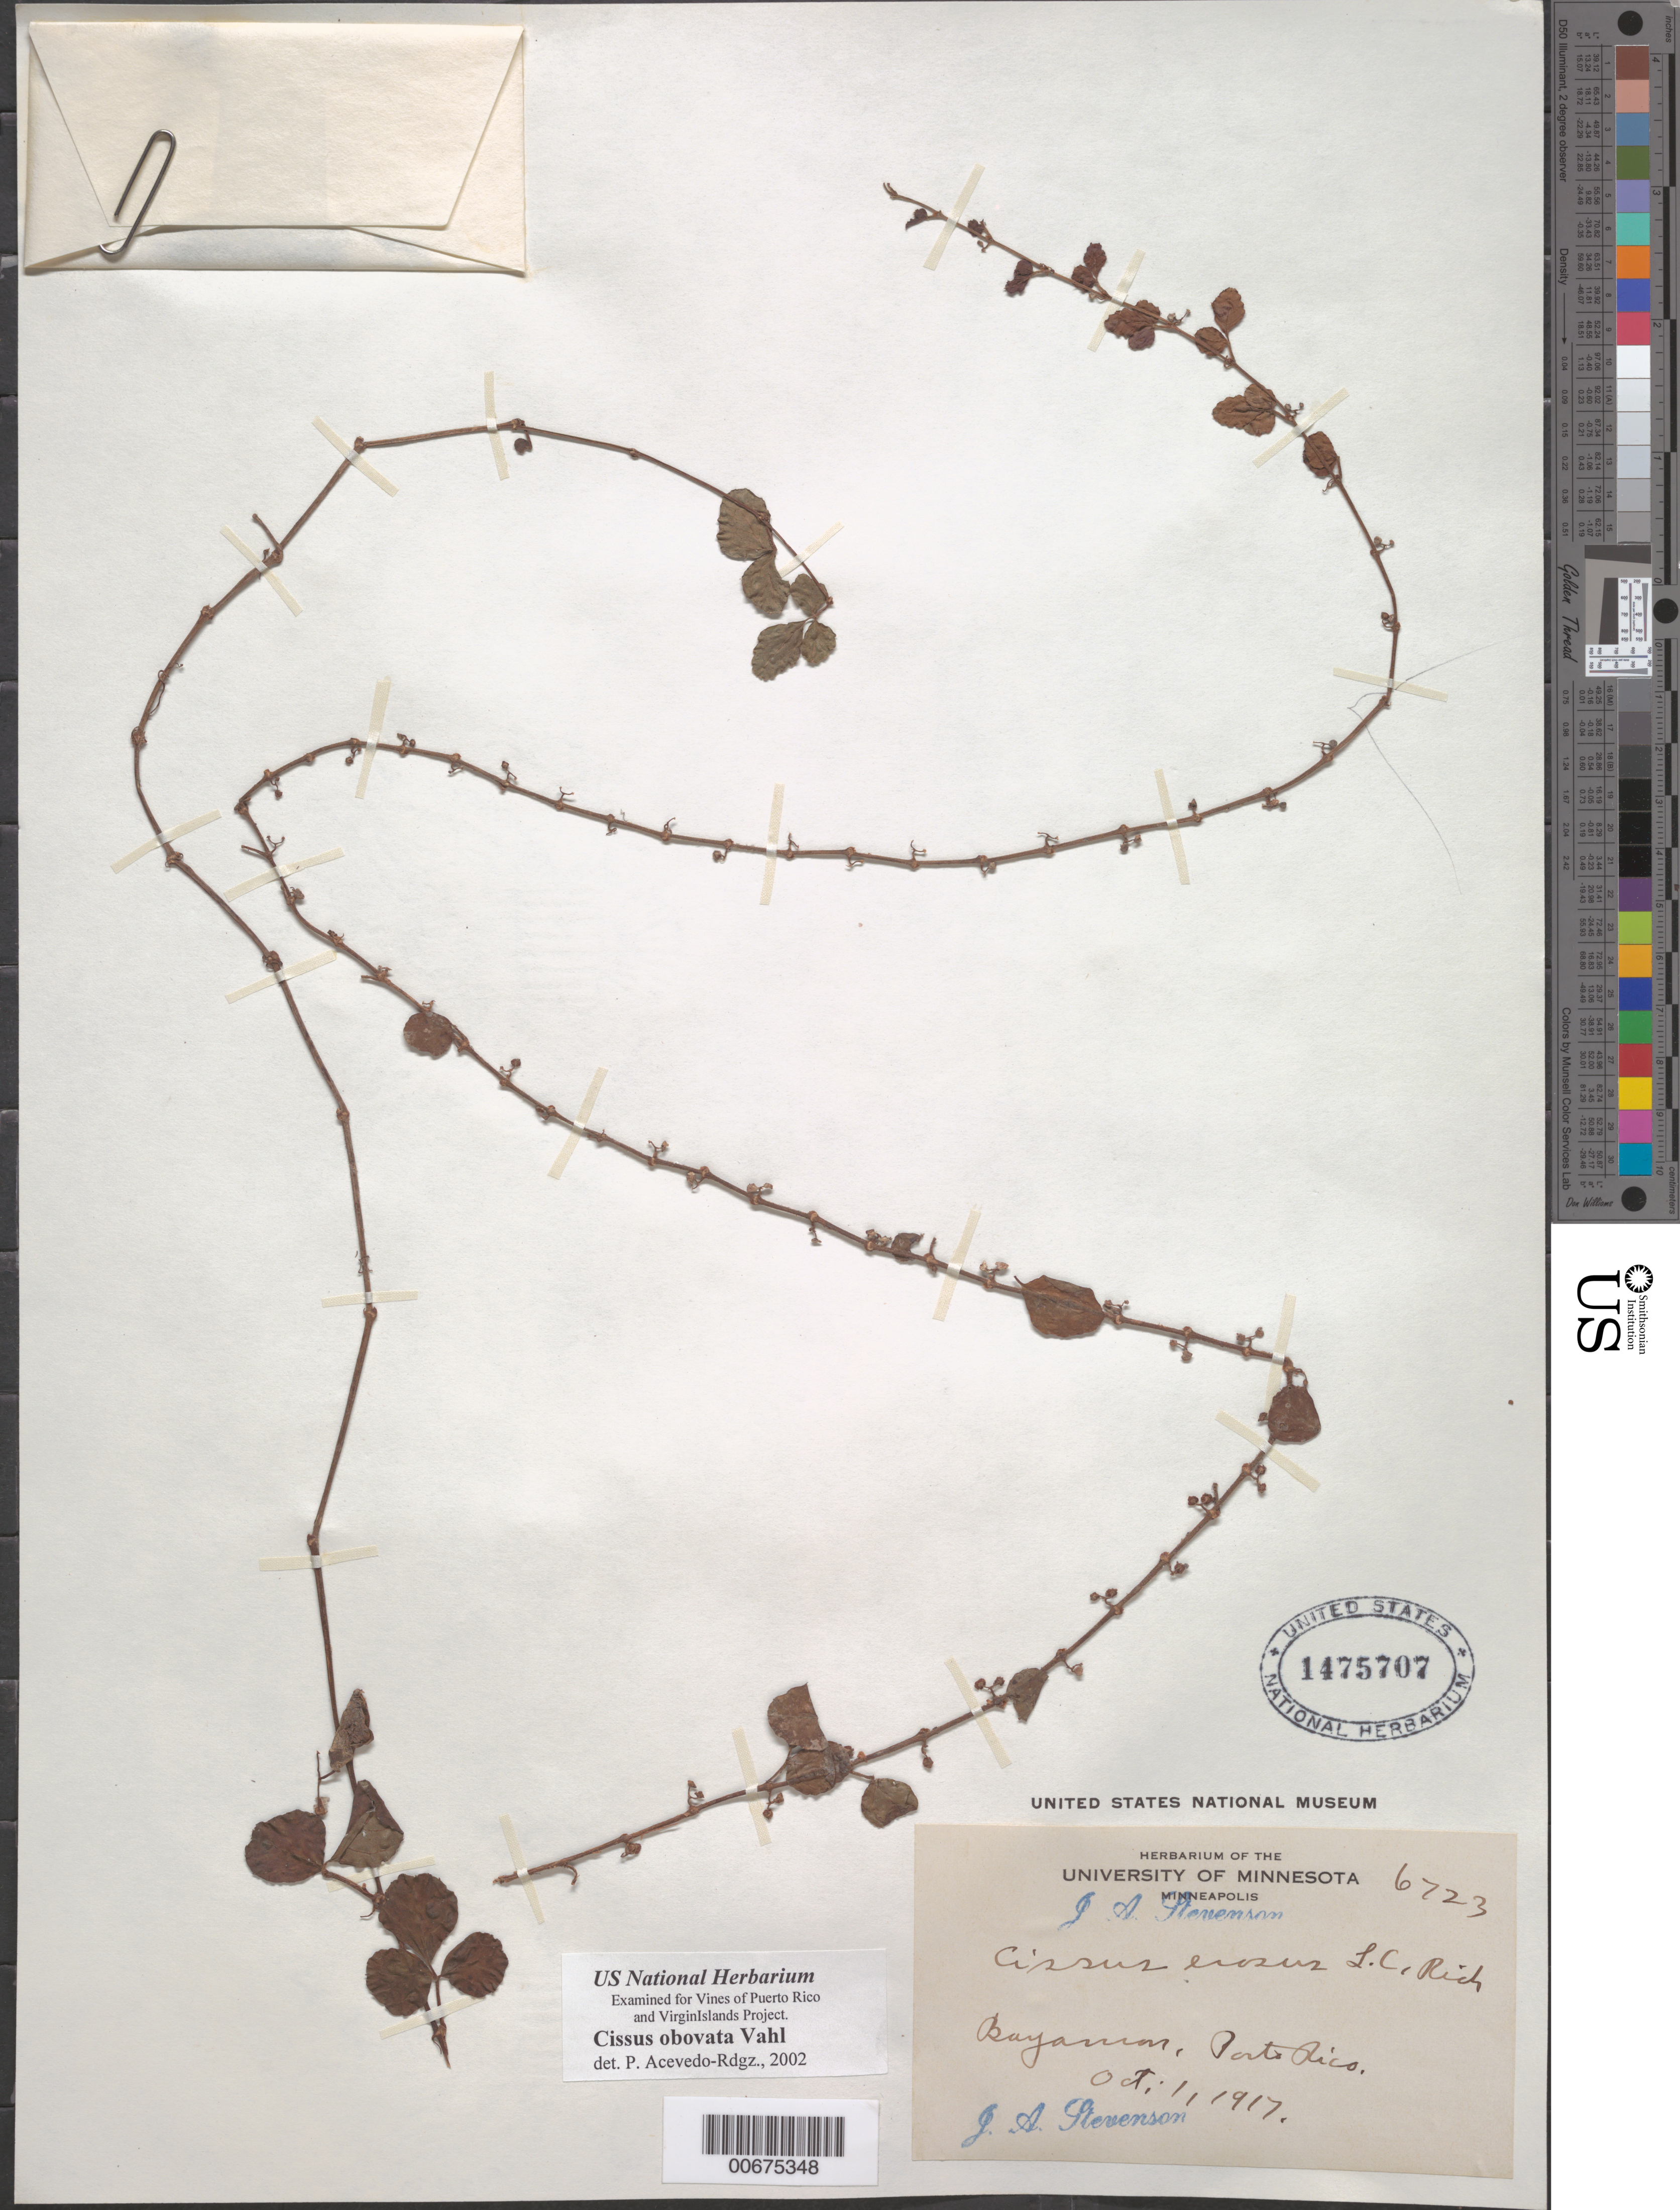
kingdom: Plantae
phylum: Tracheophyta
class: Magnoliopsida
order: Vitales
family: Vitaceae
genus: Cissus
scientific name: Cissus obovata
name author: Vahl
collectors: J. Stevenson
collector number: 6723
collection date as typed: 01 Oct 1917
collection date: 1917-10-01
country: Puerto Rico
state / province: Bayamón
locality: Bayamon.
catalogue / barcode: US 1475707